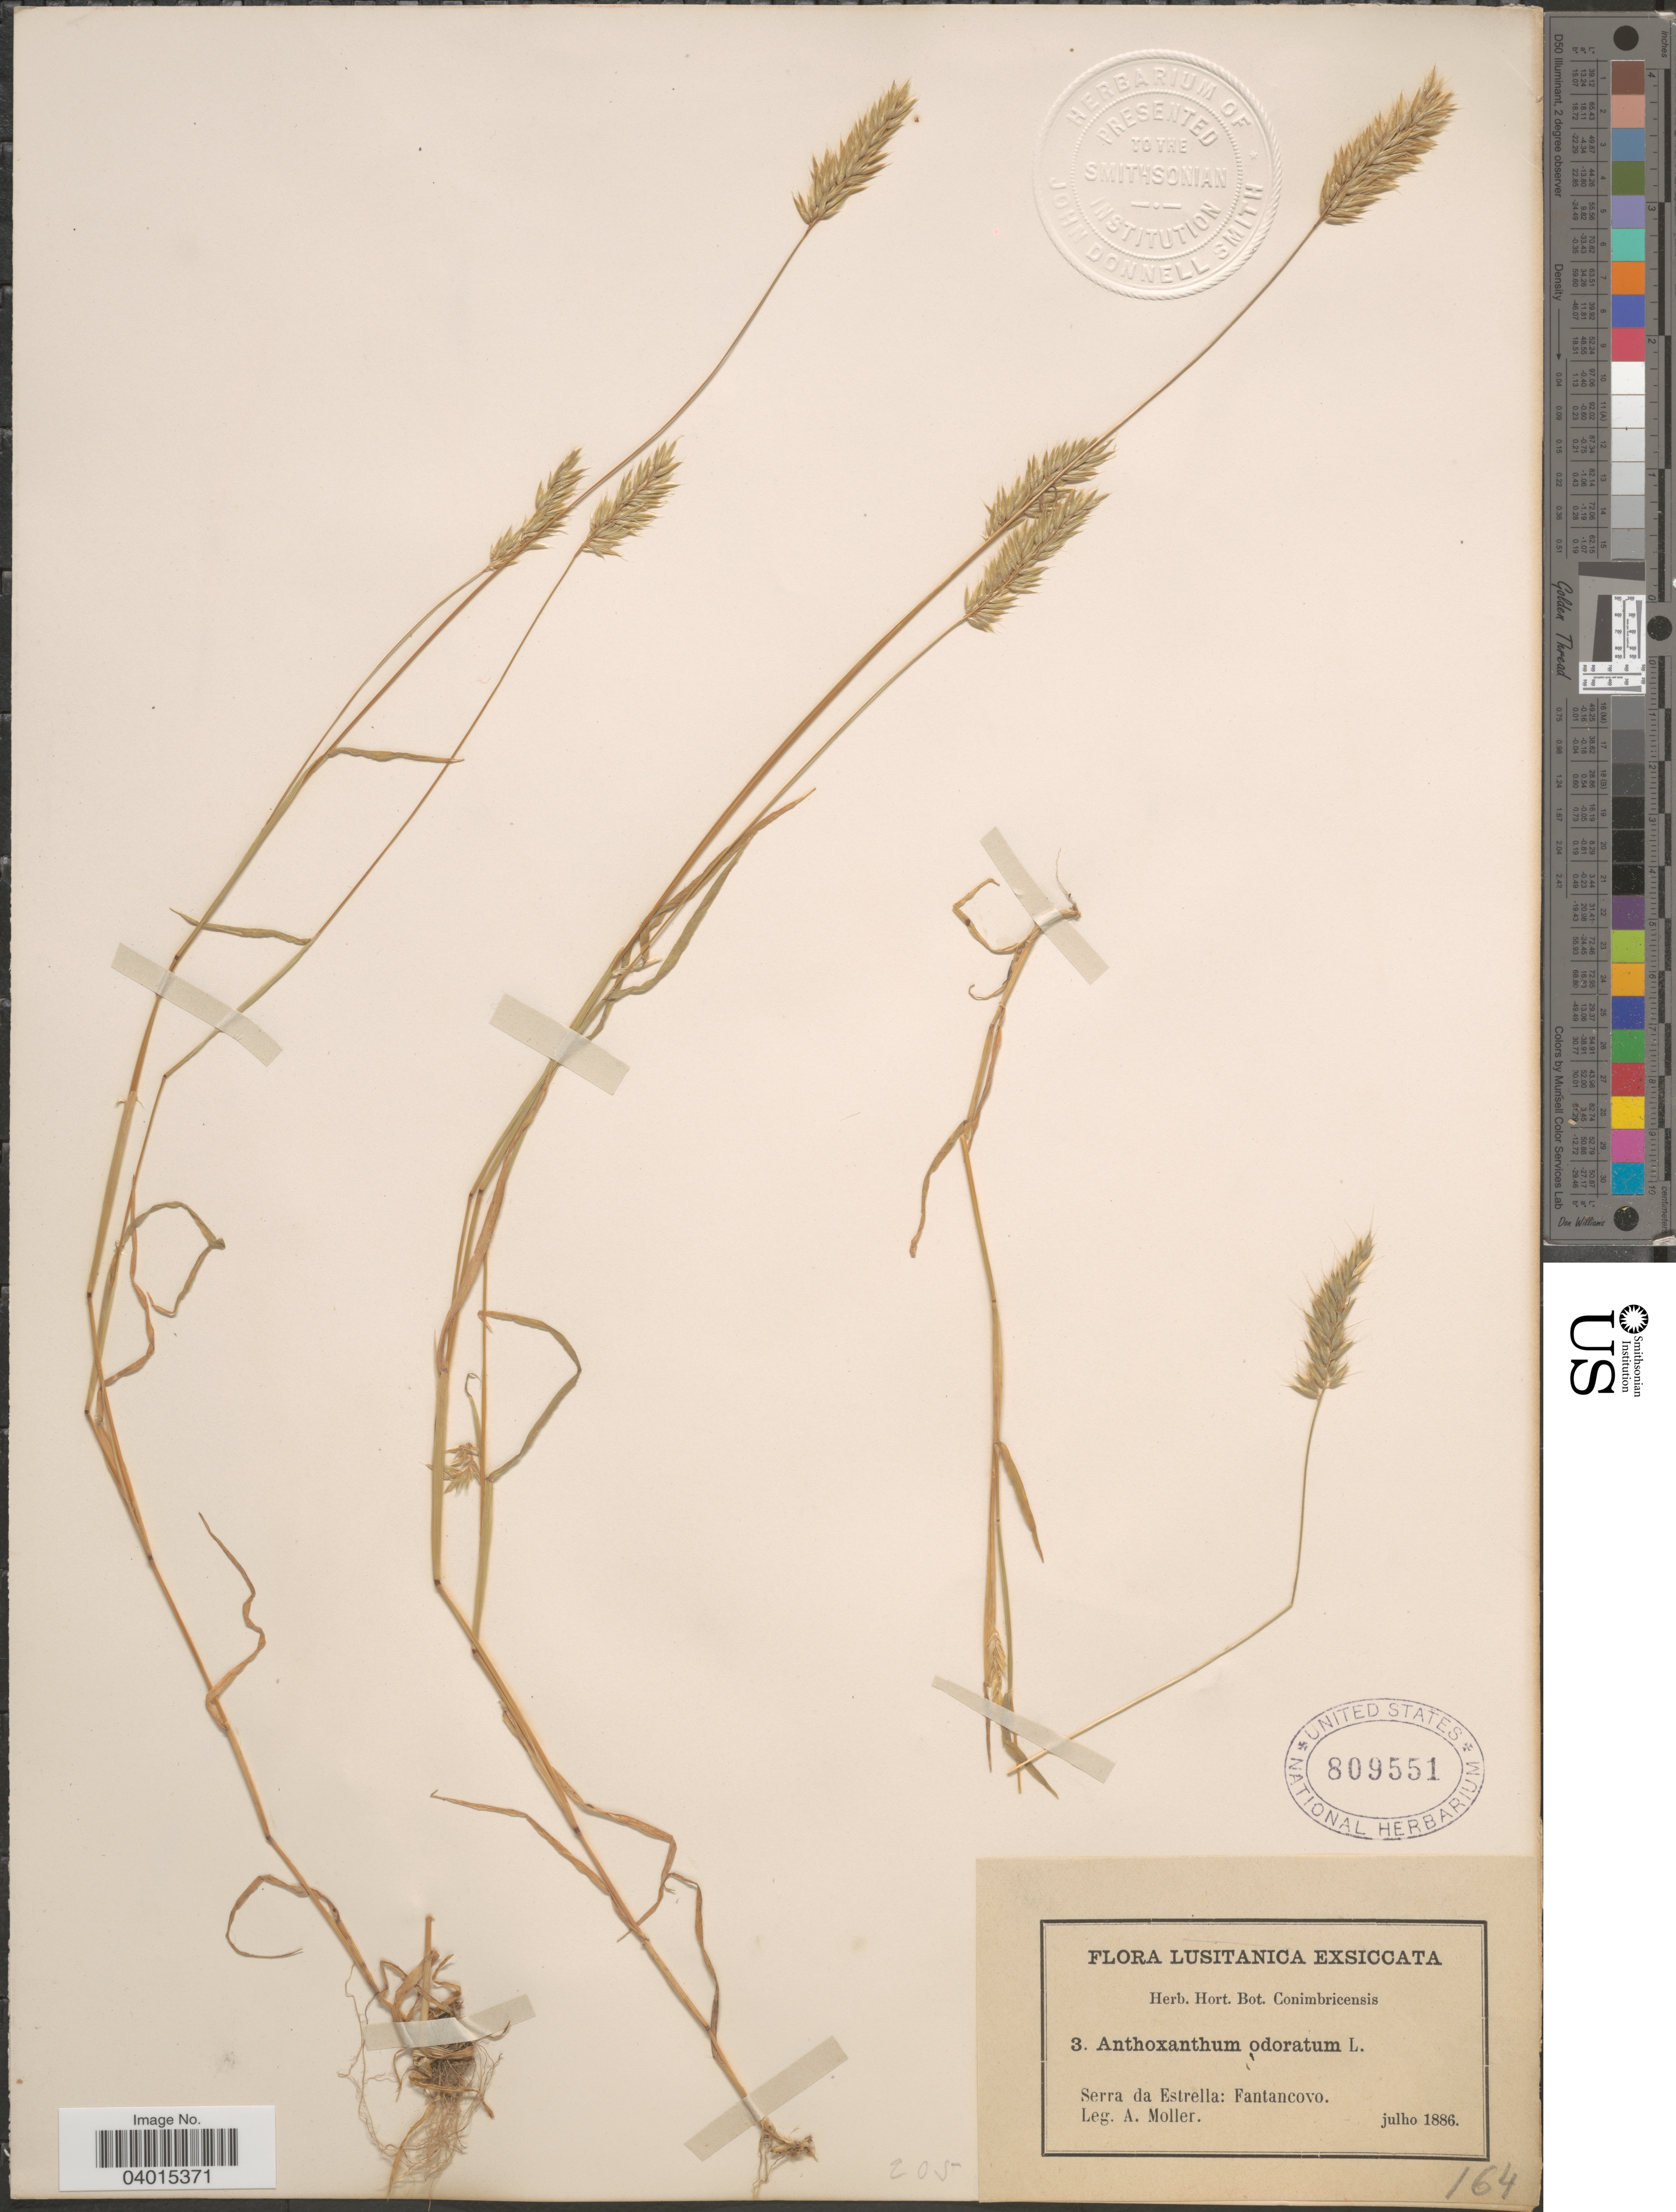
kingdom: Plantae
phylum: Tracheophyta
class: Liliopsida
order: Poales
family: Poaceae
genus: Anthoxanthum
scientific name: Anthoxanthum odoratum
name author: L.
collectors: A. Moller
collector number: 3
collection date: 1886-07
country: Portugal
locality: Lusitanica. Serra da Estrella: Fantancovo.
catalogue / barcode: US 809551